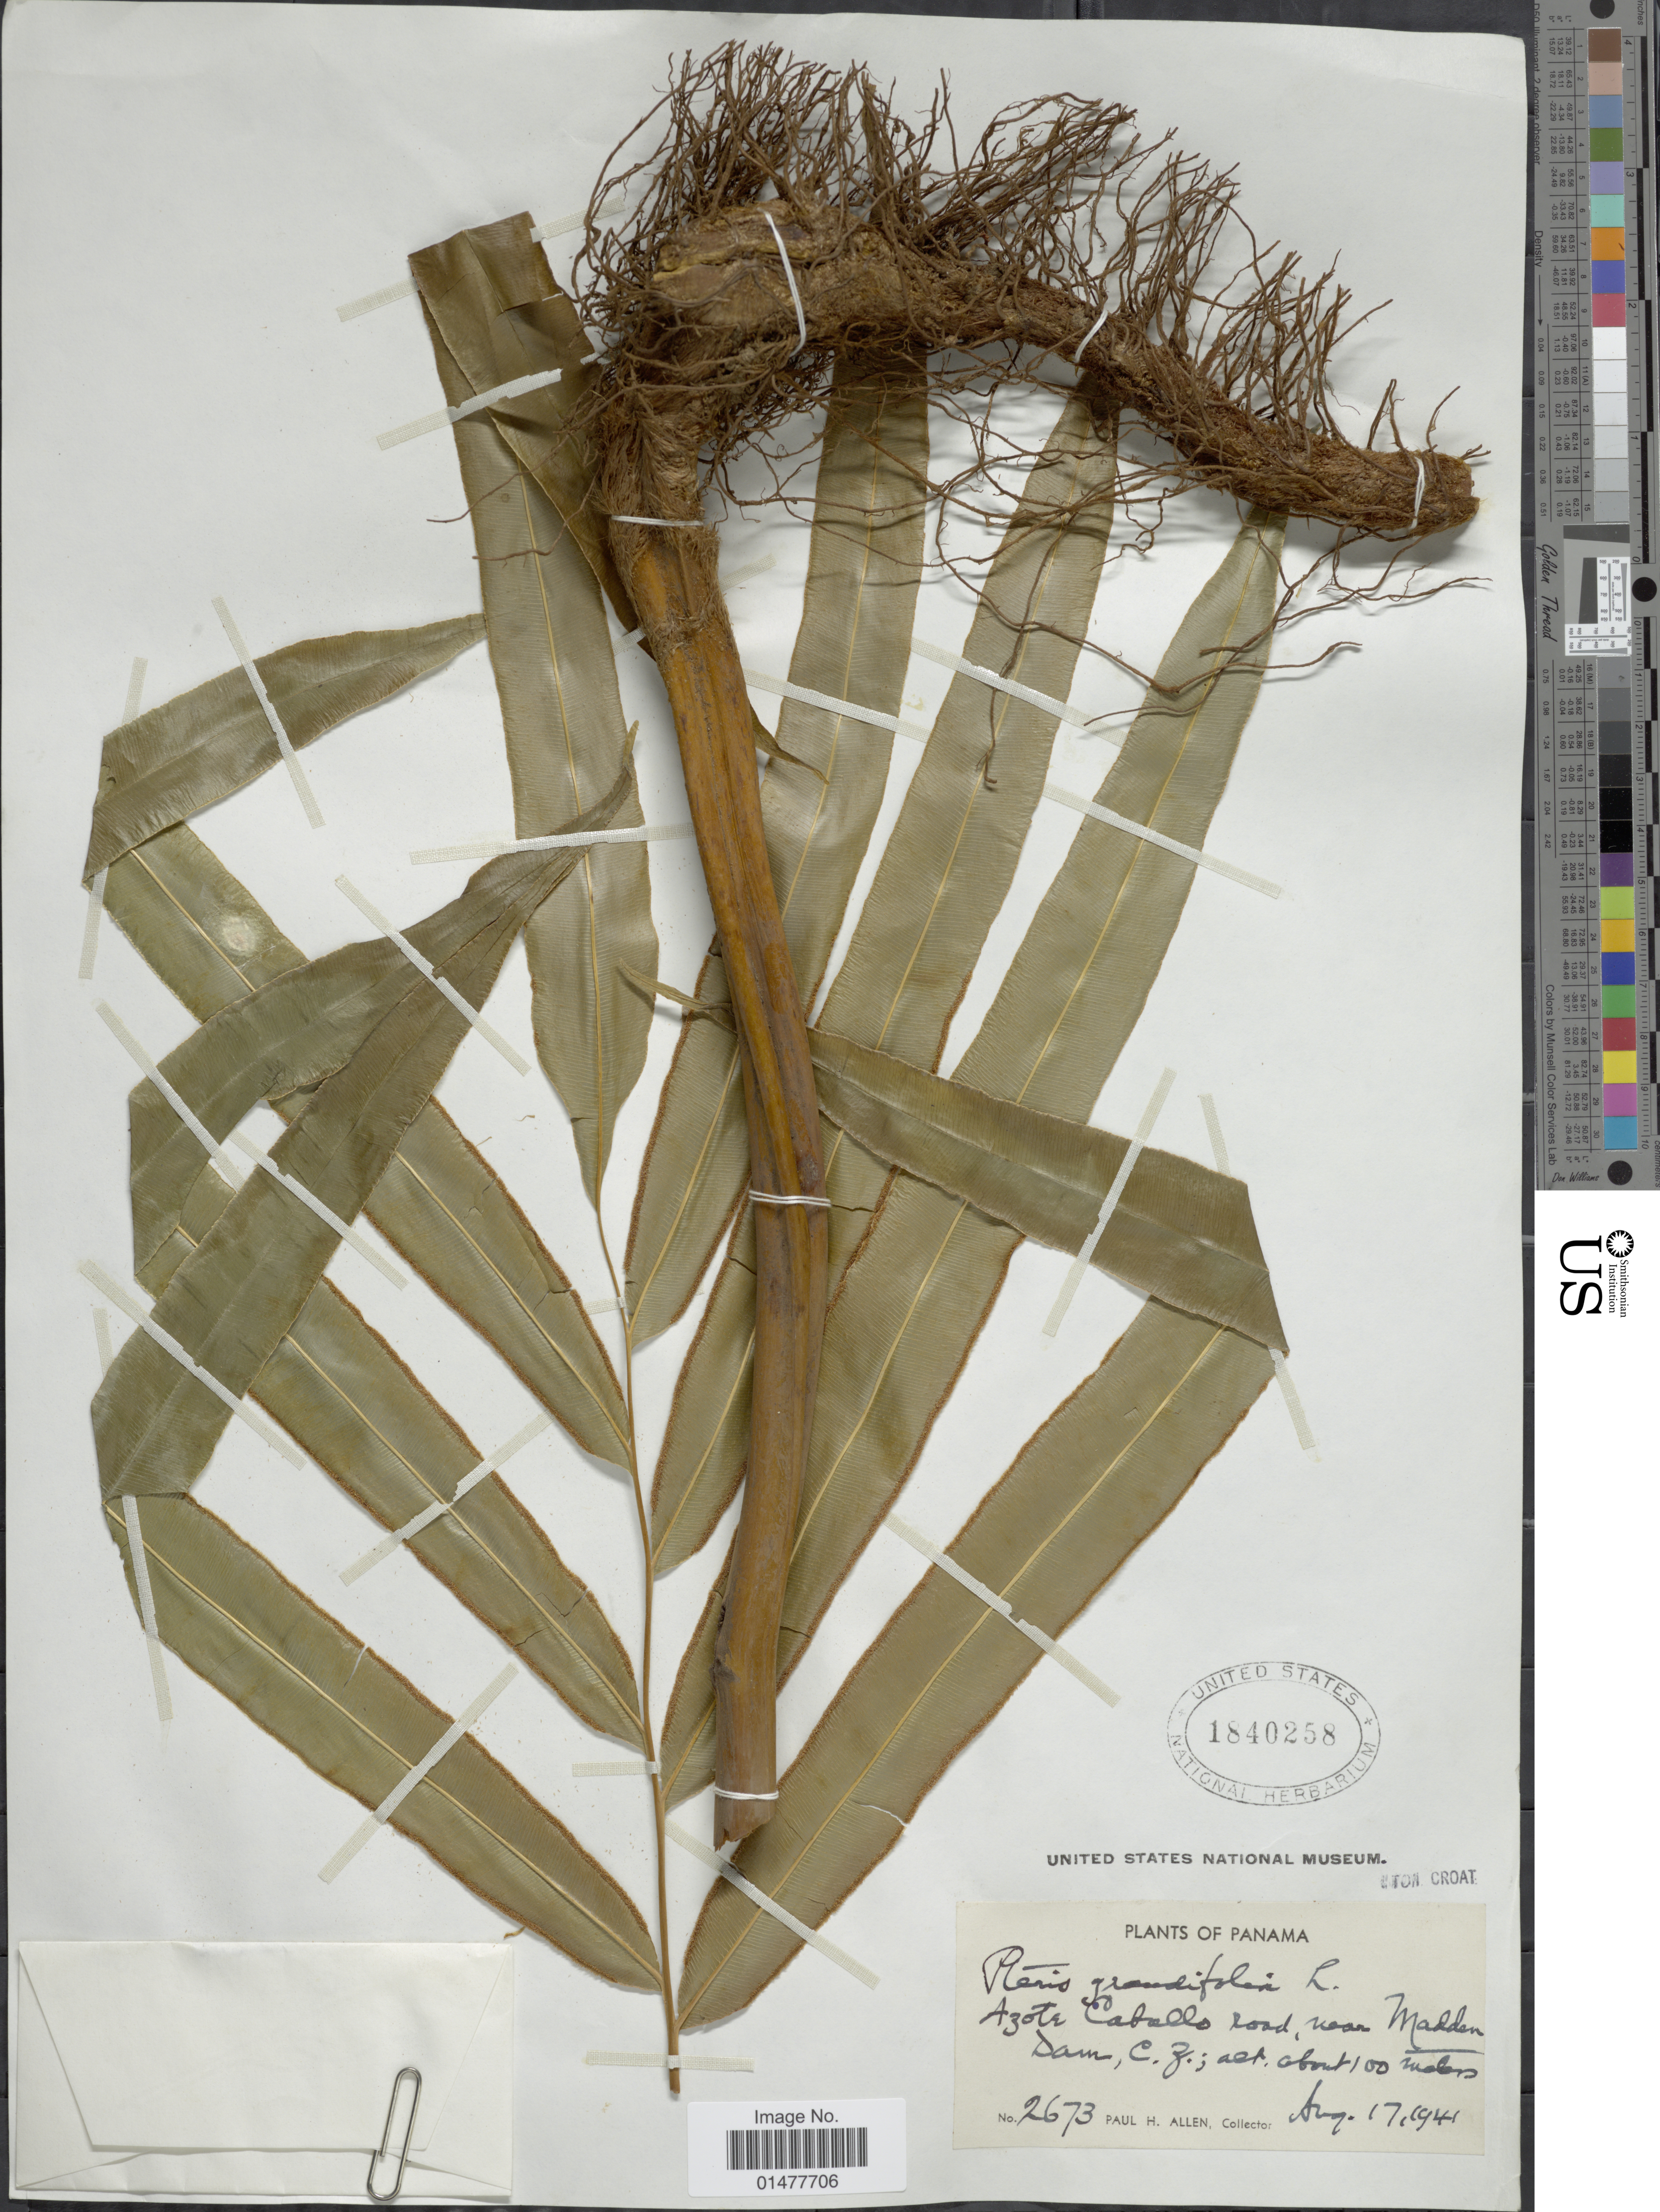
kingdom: Plantae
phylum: Tracheophyta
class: Polypodiopsida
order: Polypodiales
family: Pteridaceae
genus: Pteris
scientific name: Pteris grandifolia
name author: L.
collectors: P. H. Allen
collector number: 2673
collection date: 1941-08-17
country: Panama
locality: Azota Caballo road, near Madden Dam, C. Z.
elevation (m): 100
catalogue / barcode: US 1840258